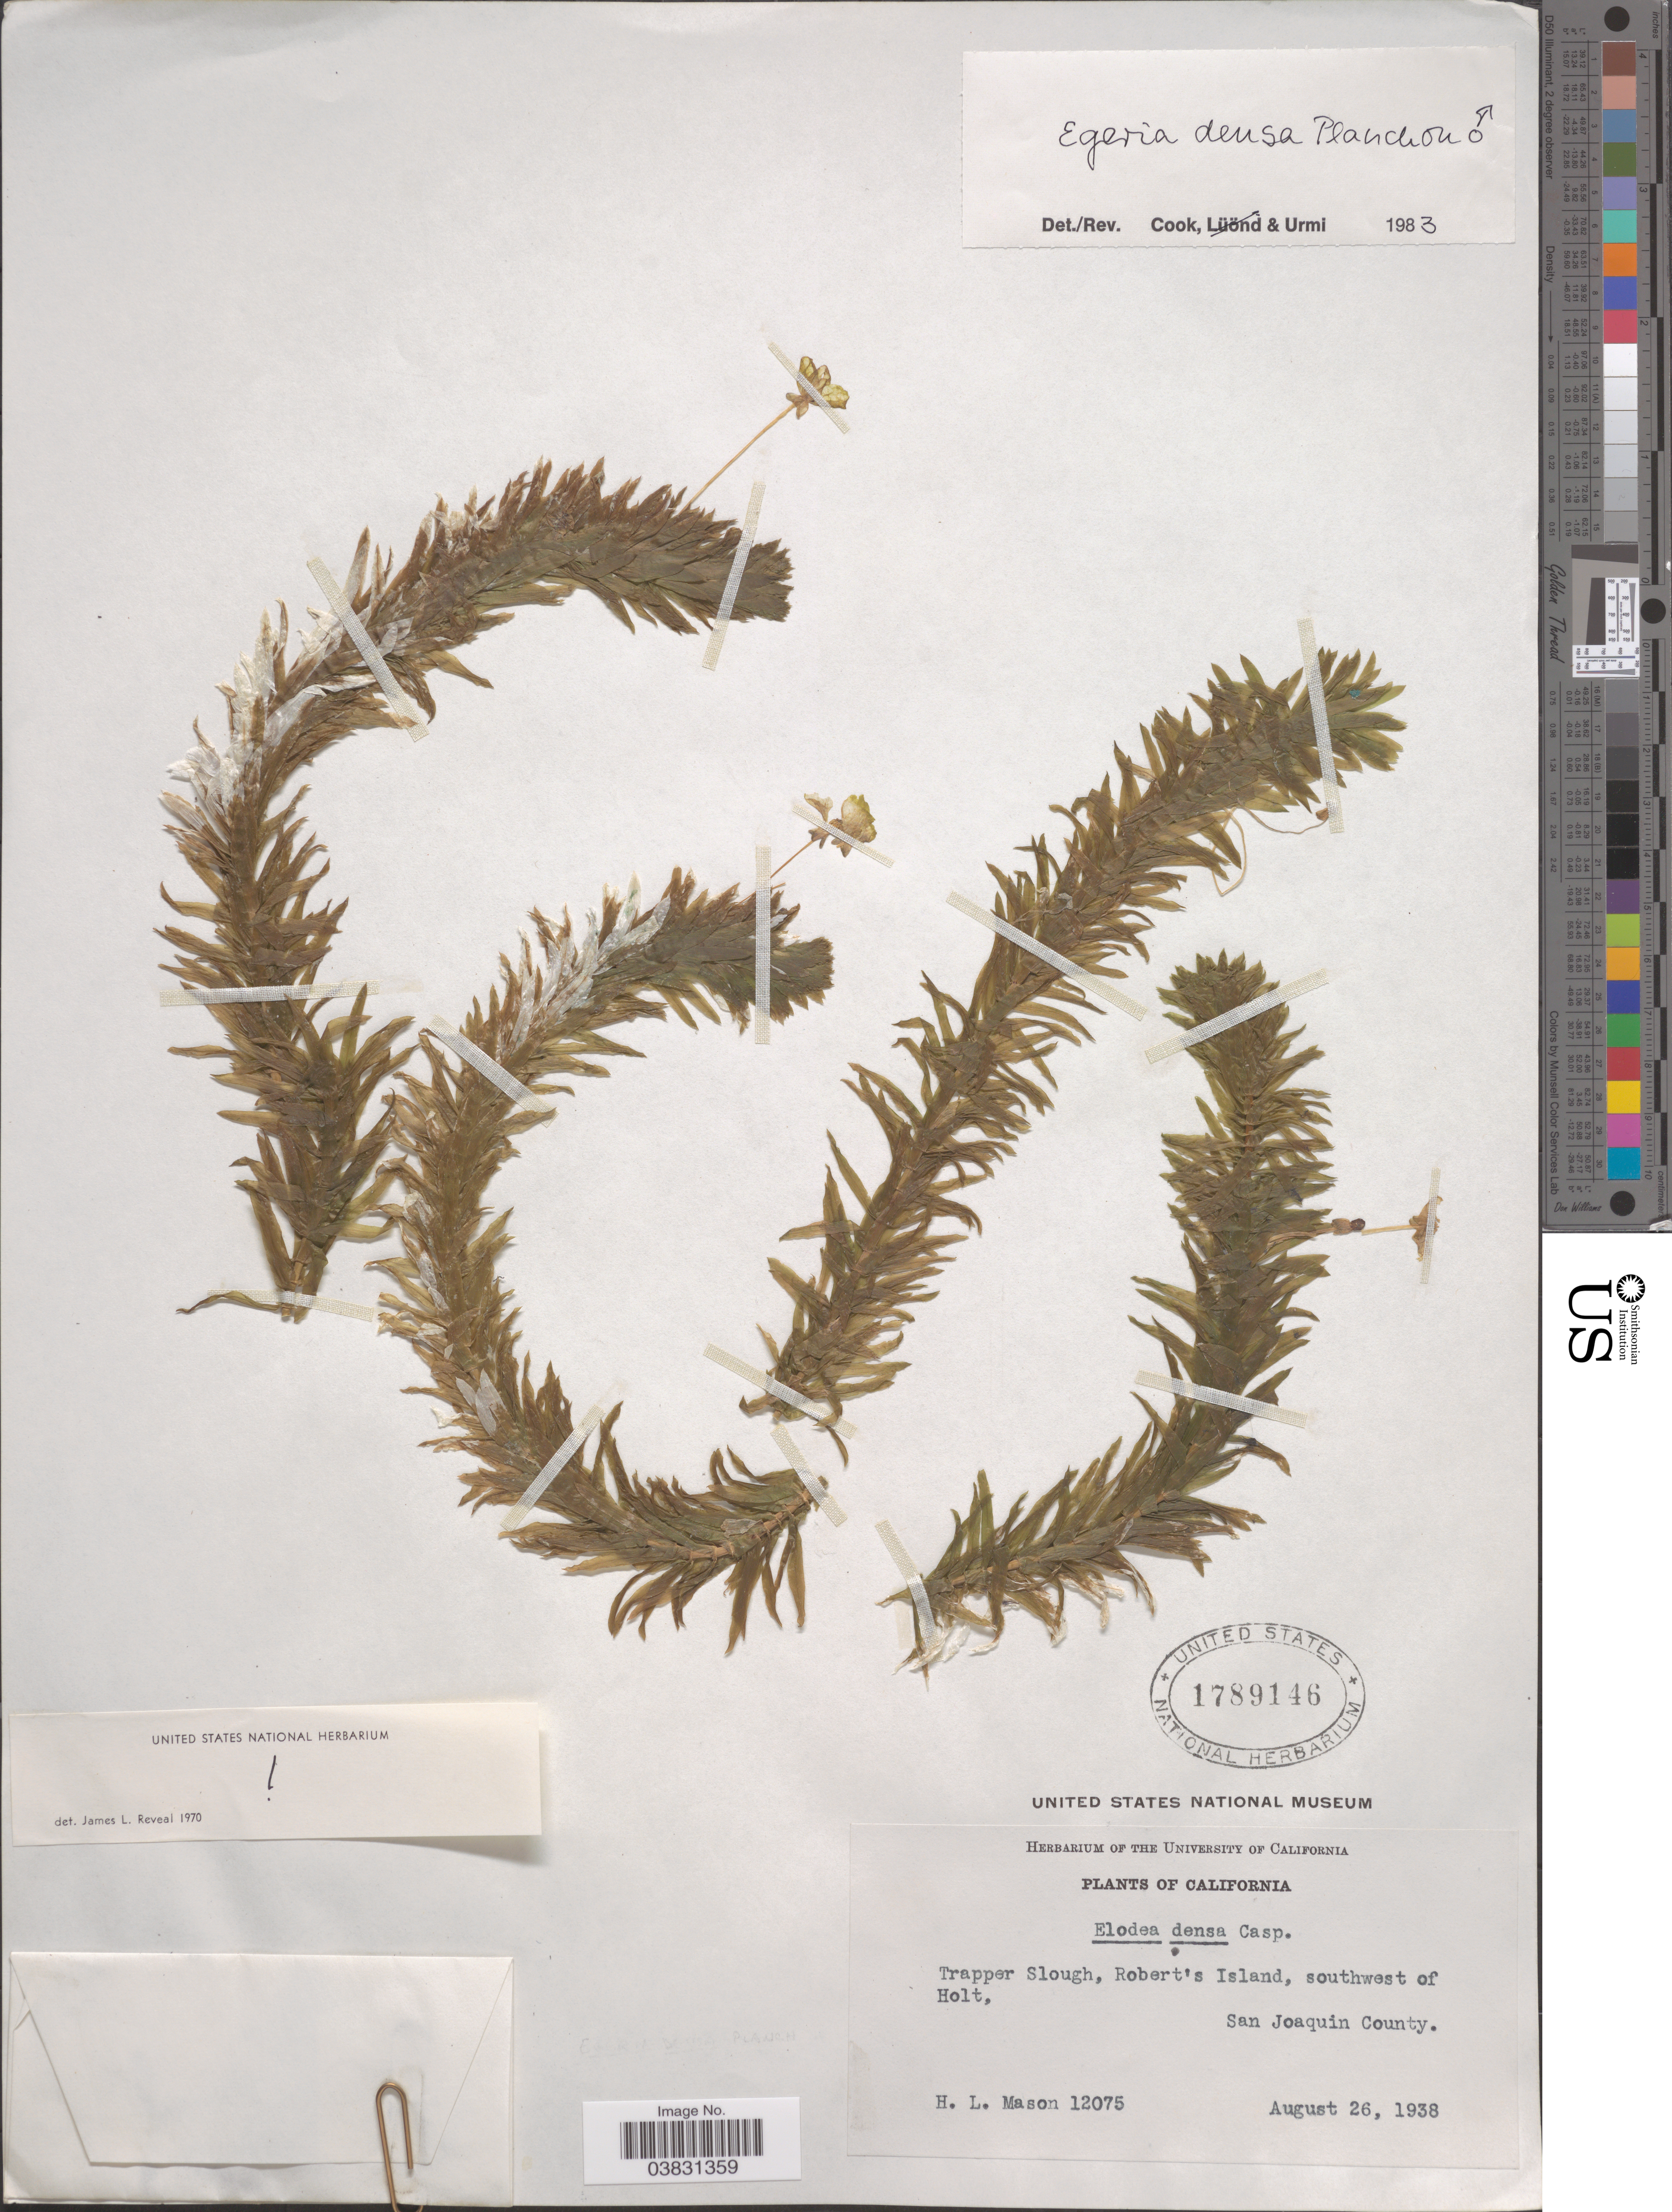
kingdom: Plantae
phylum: Tracheophyta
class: Liliopsida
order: Alismatales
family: Hydrocharitaceae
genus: Egeria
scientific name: Egeria densa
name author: Planch.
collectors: H. L. Mason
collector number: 12075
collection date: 1938-08-26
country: United States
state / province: California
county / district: San Joaquin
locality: Trapper Slough, Robert's Island, southwest of Holt, San Joaquin County.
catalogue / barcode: US 1789146